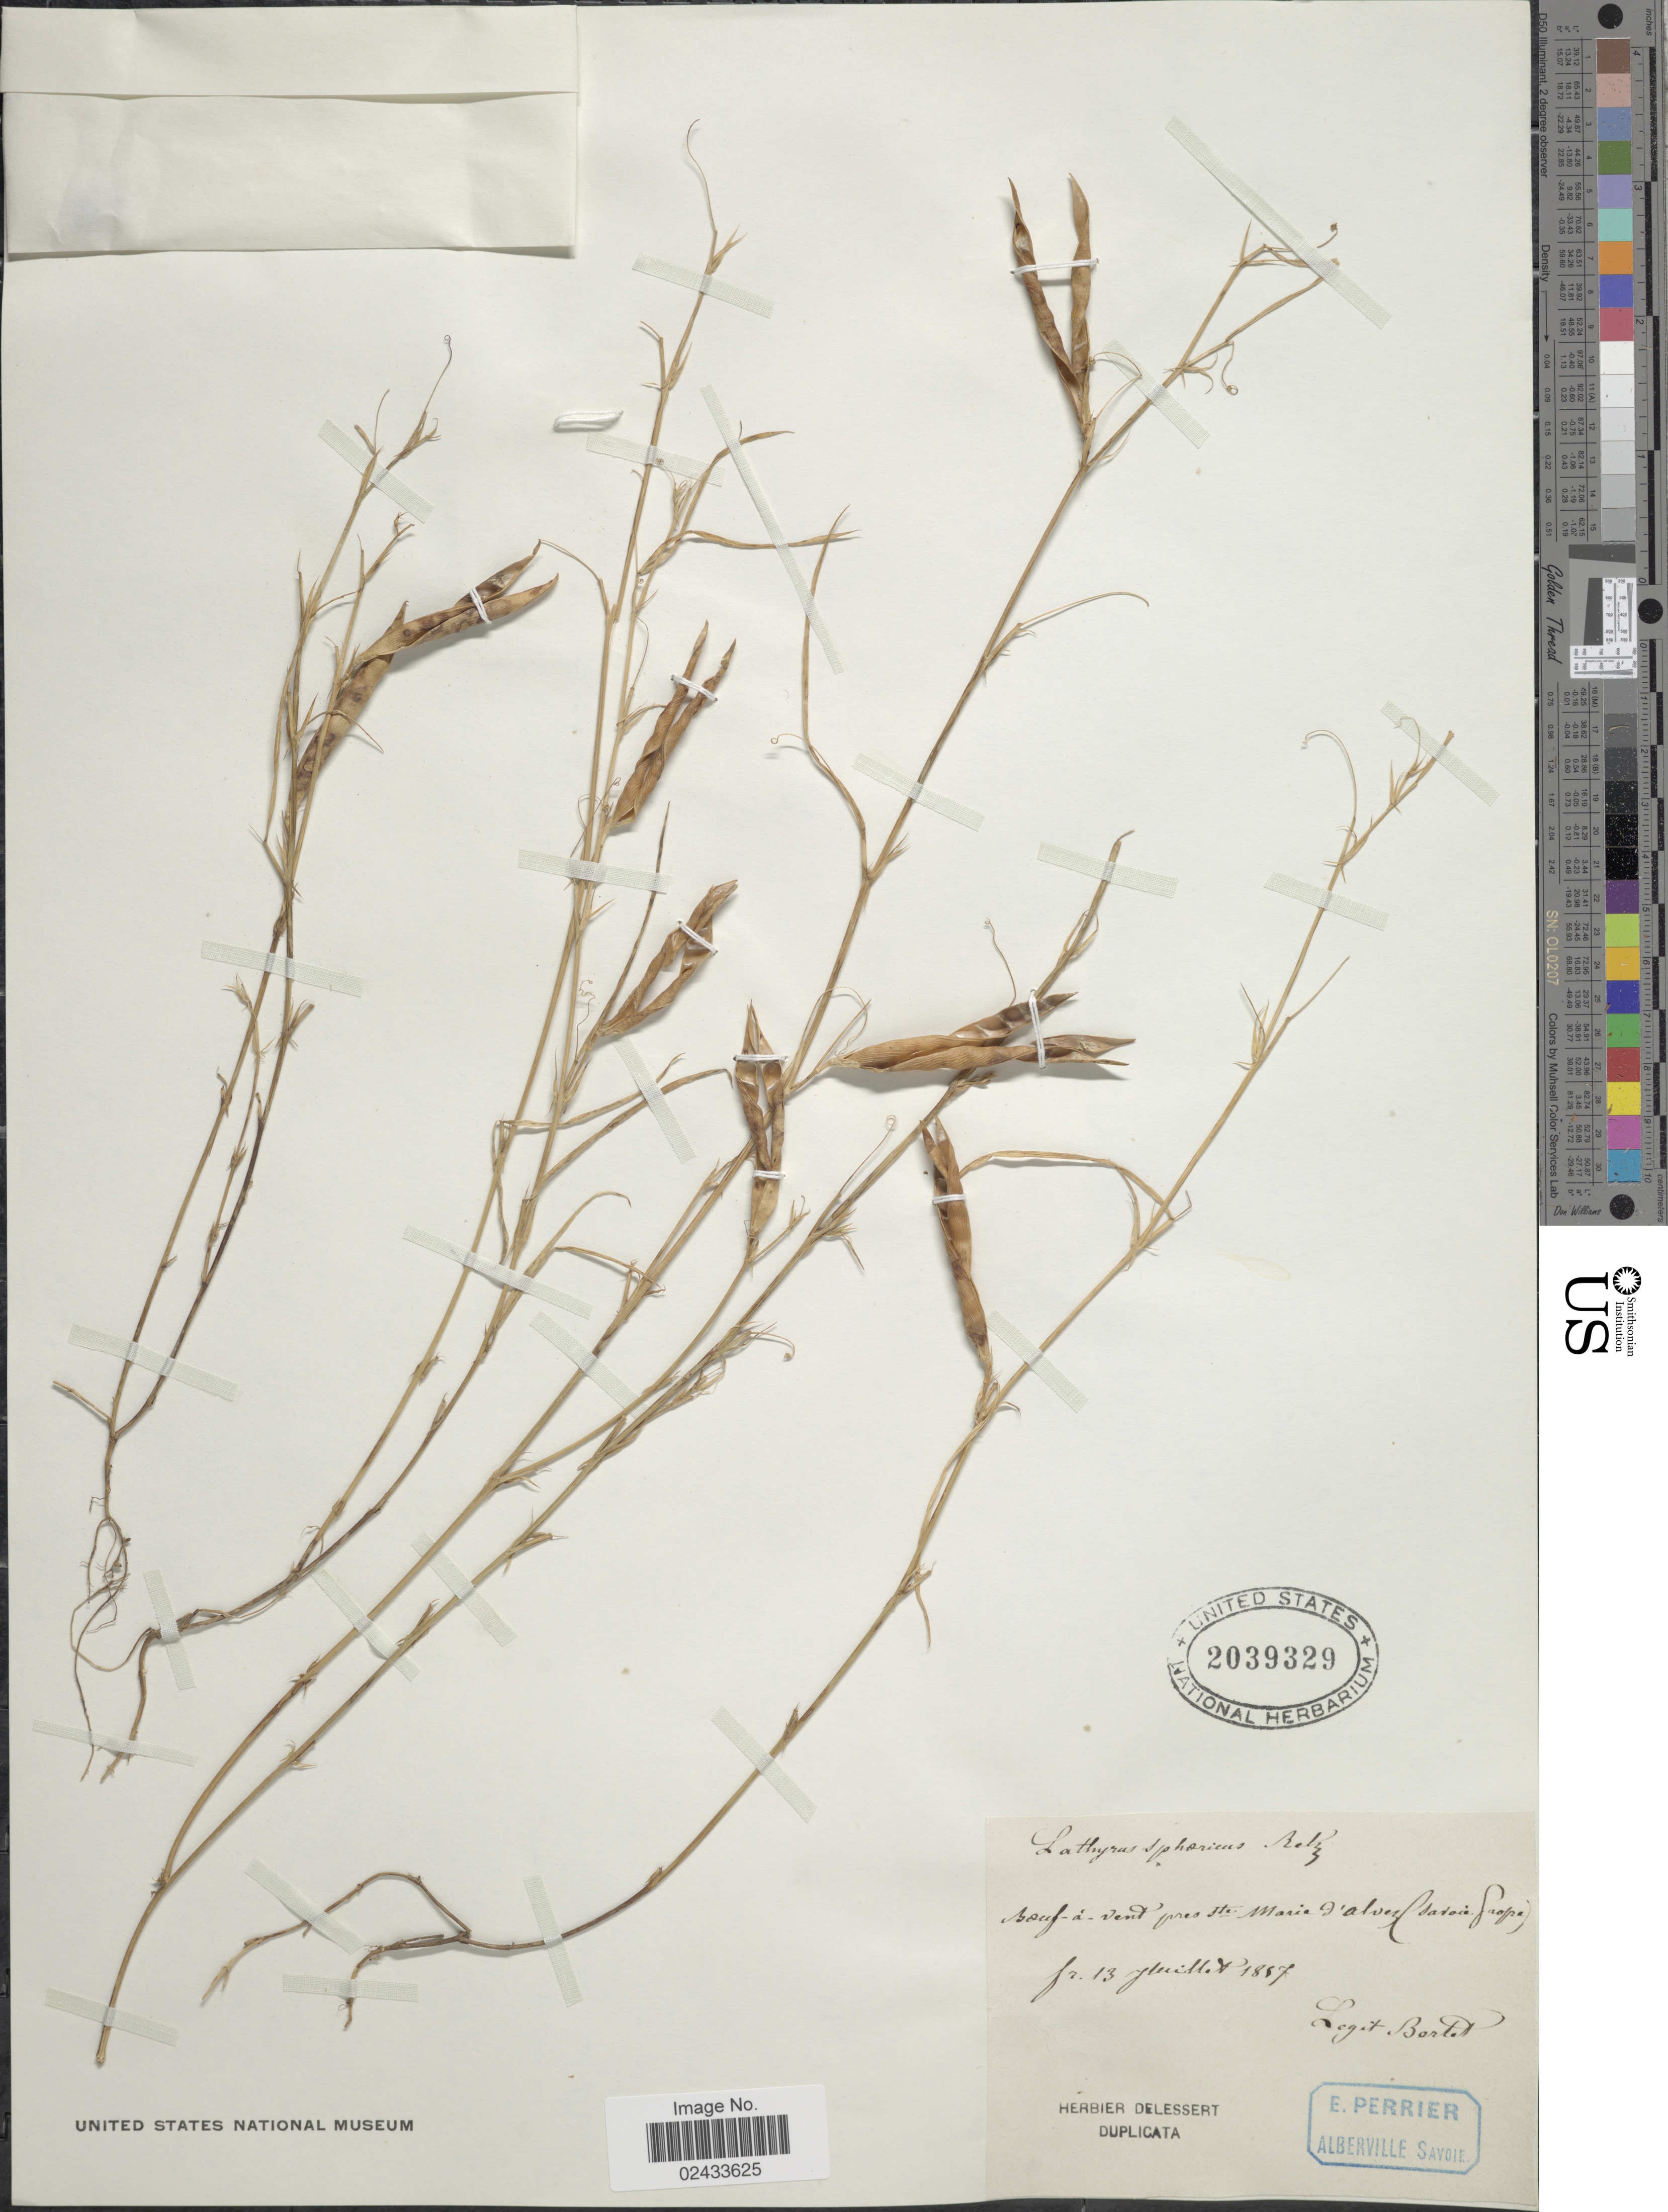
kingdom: Plantae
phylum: Tracheophyta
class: Magnoliopsida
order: Fabales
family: Fabaceae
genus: Lathyrus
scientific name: Lathyrus sphaericus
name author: Retz.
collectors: Barlett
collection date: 1857-07-13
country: France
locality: Souf a Vent pres Ste Maria d'alves (Savoie Prope) [interpreted]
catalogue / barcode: US 2039329